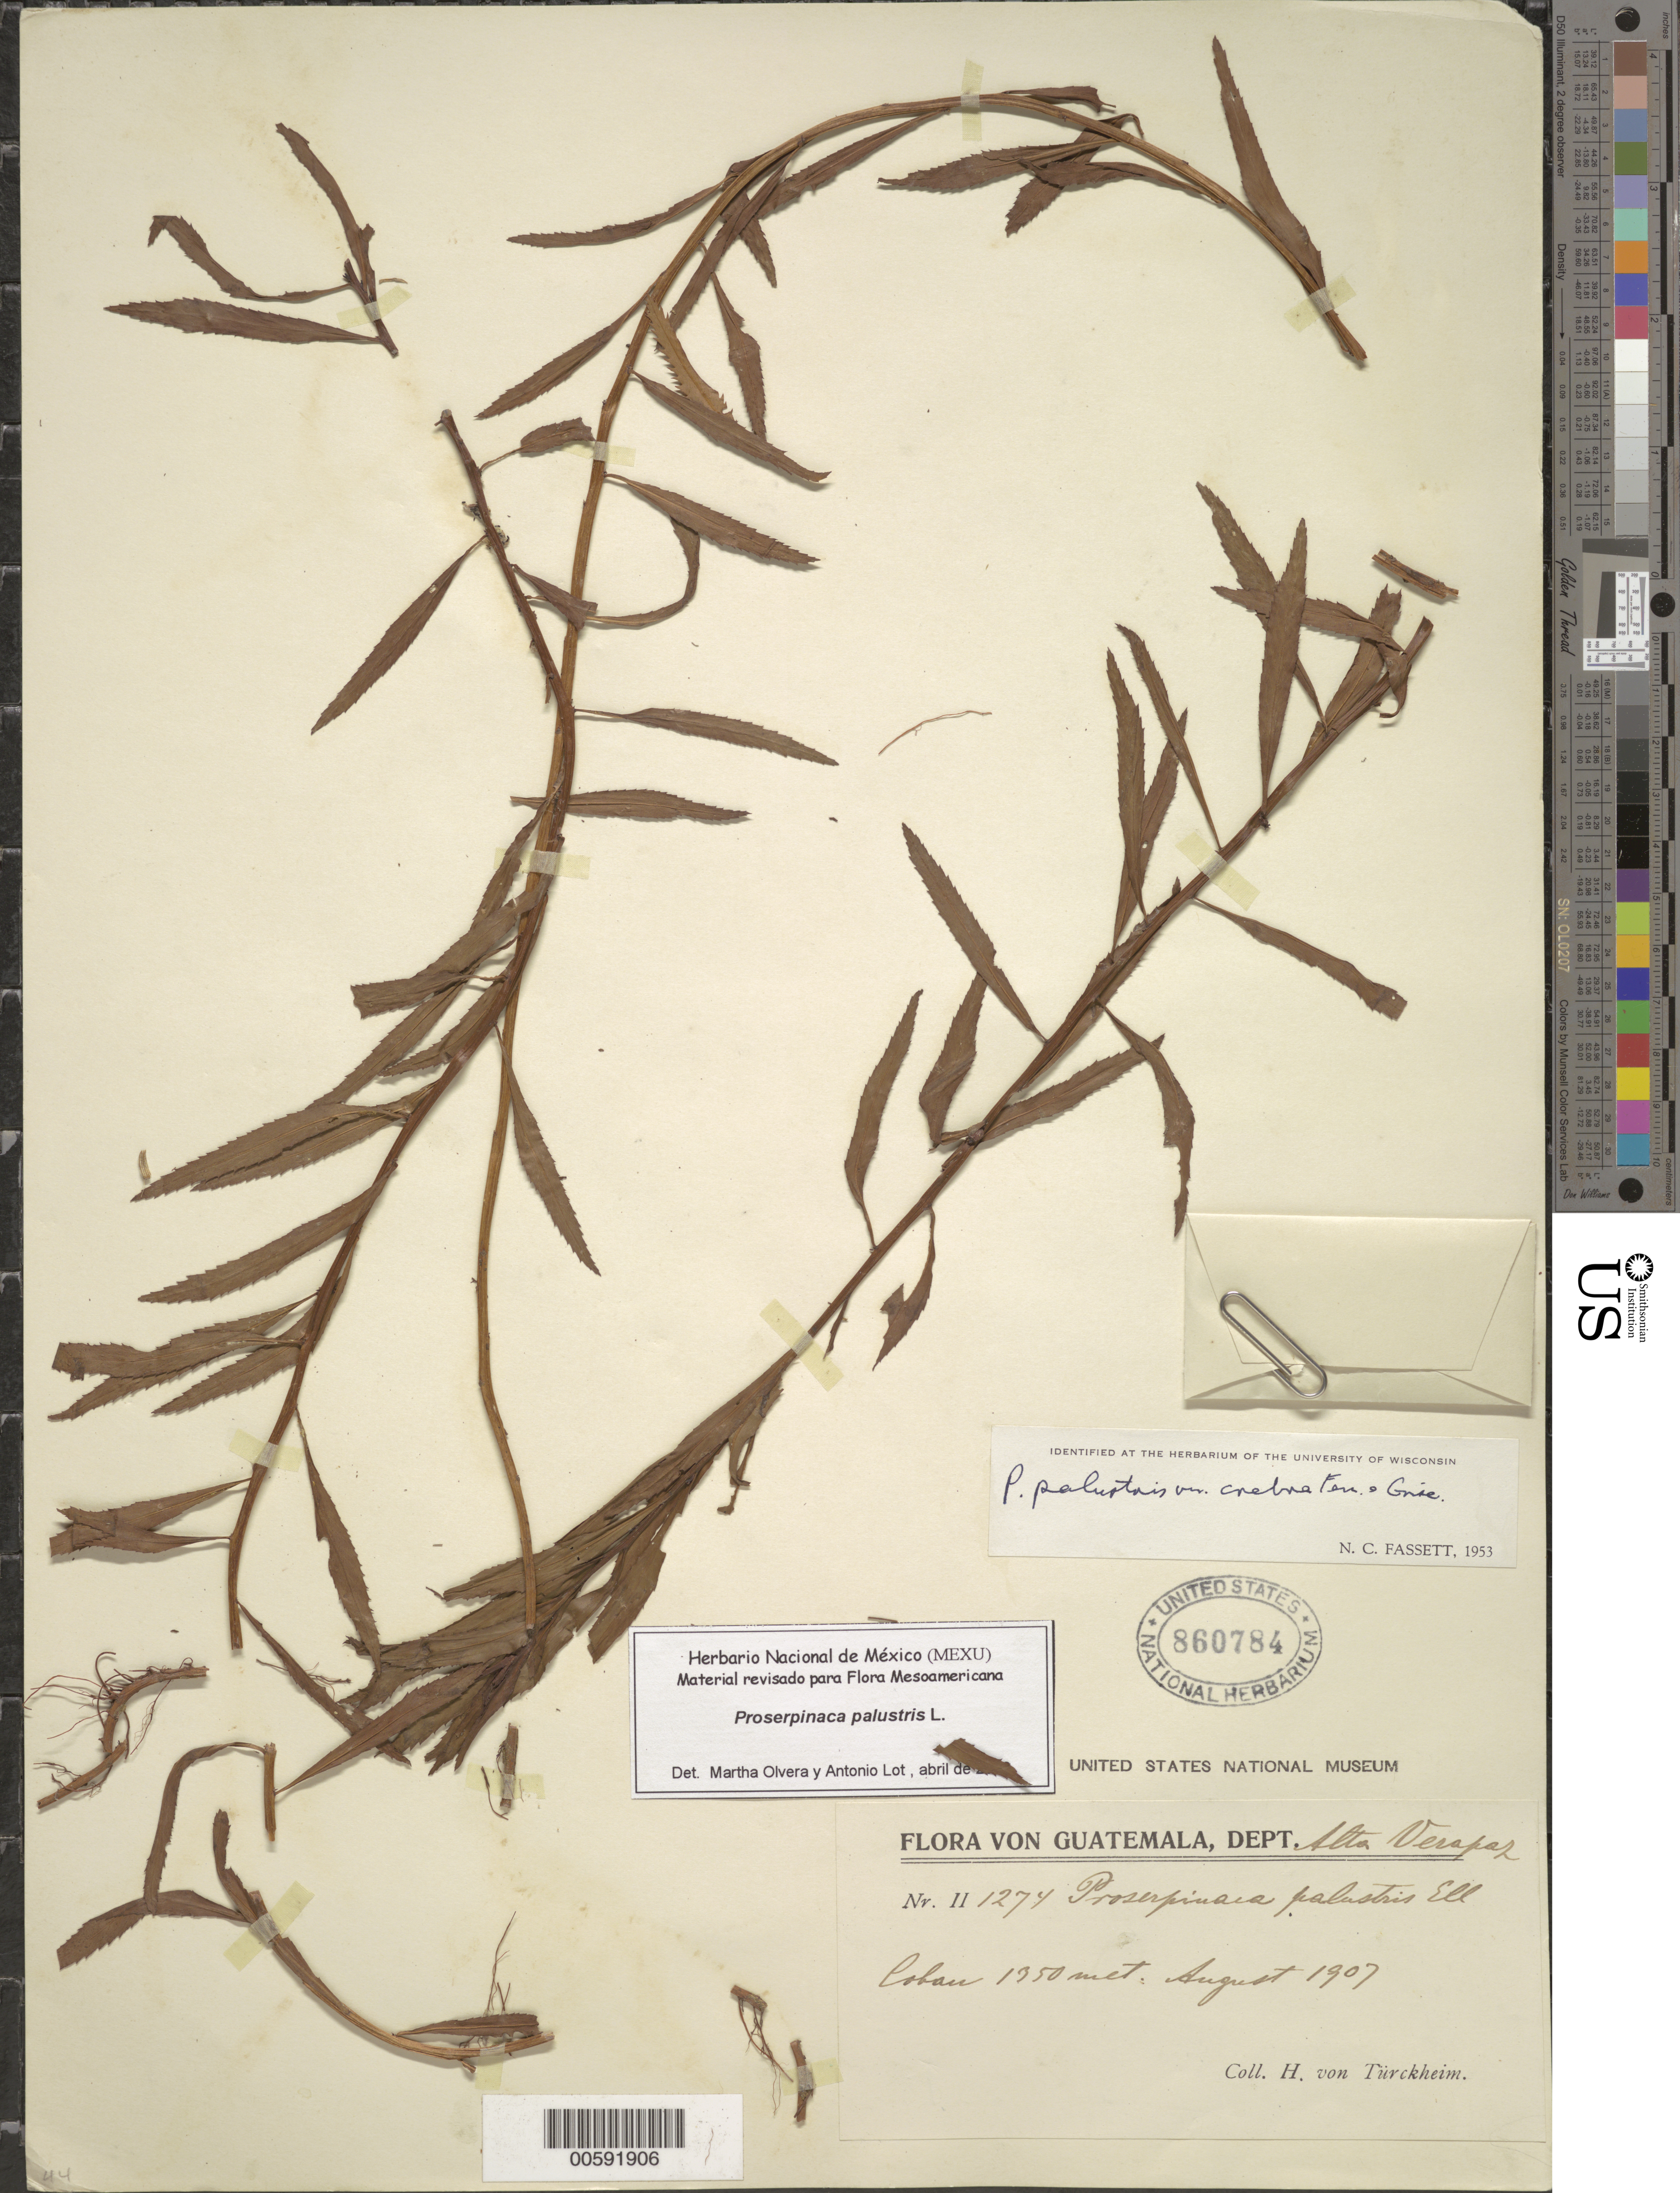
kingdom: Plantae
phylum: Tracheophyta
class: Magnoliopsida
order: Saxifragales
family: Haloragaceae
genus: Proserpinaca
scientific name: Proserpinaca palustris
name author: L.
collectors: H. von Türckheim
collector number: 1274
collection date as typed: Aug 1907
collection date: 1907-08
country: Guatemala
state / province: Alta Verapaz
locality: Cobán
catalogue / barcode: US 860784